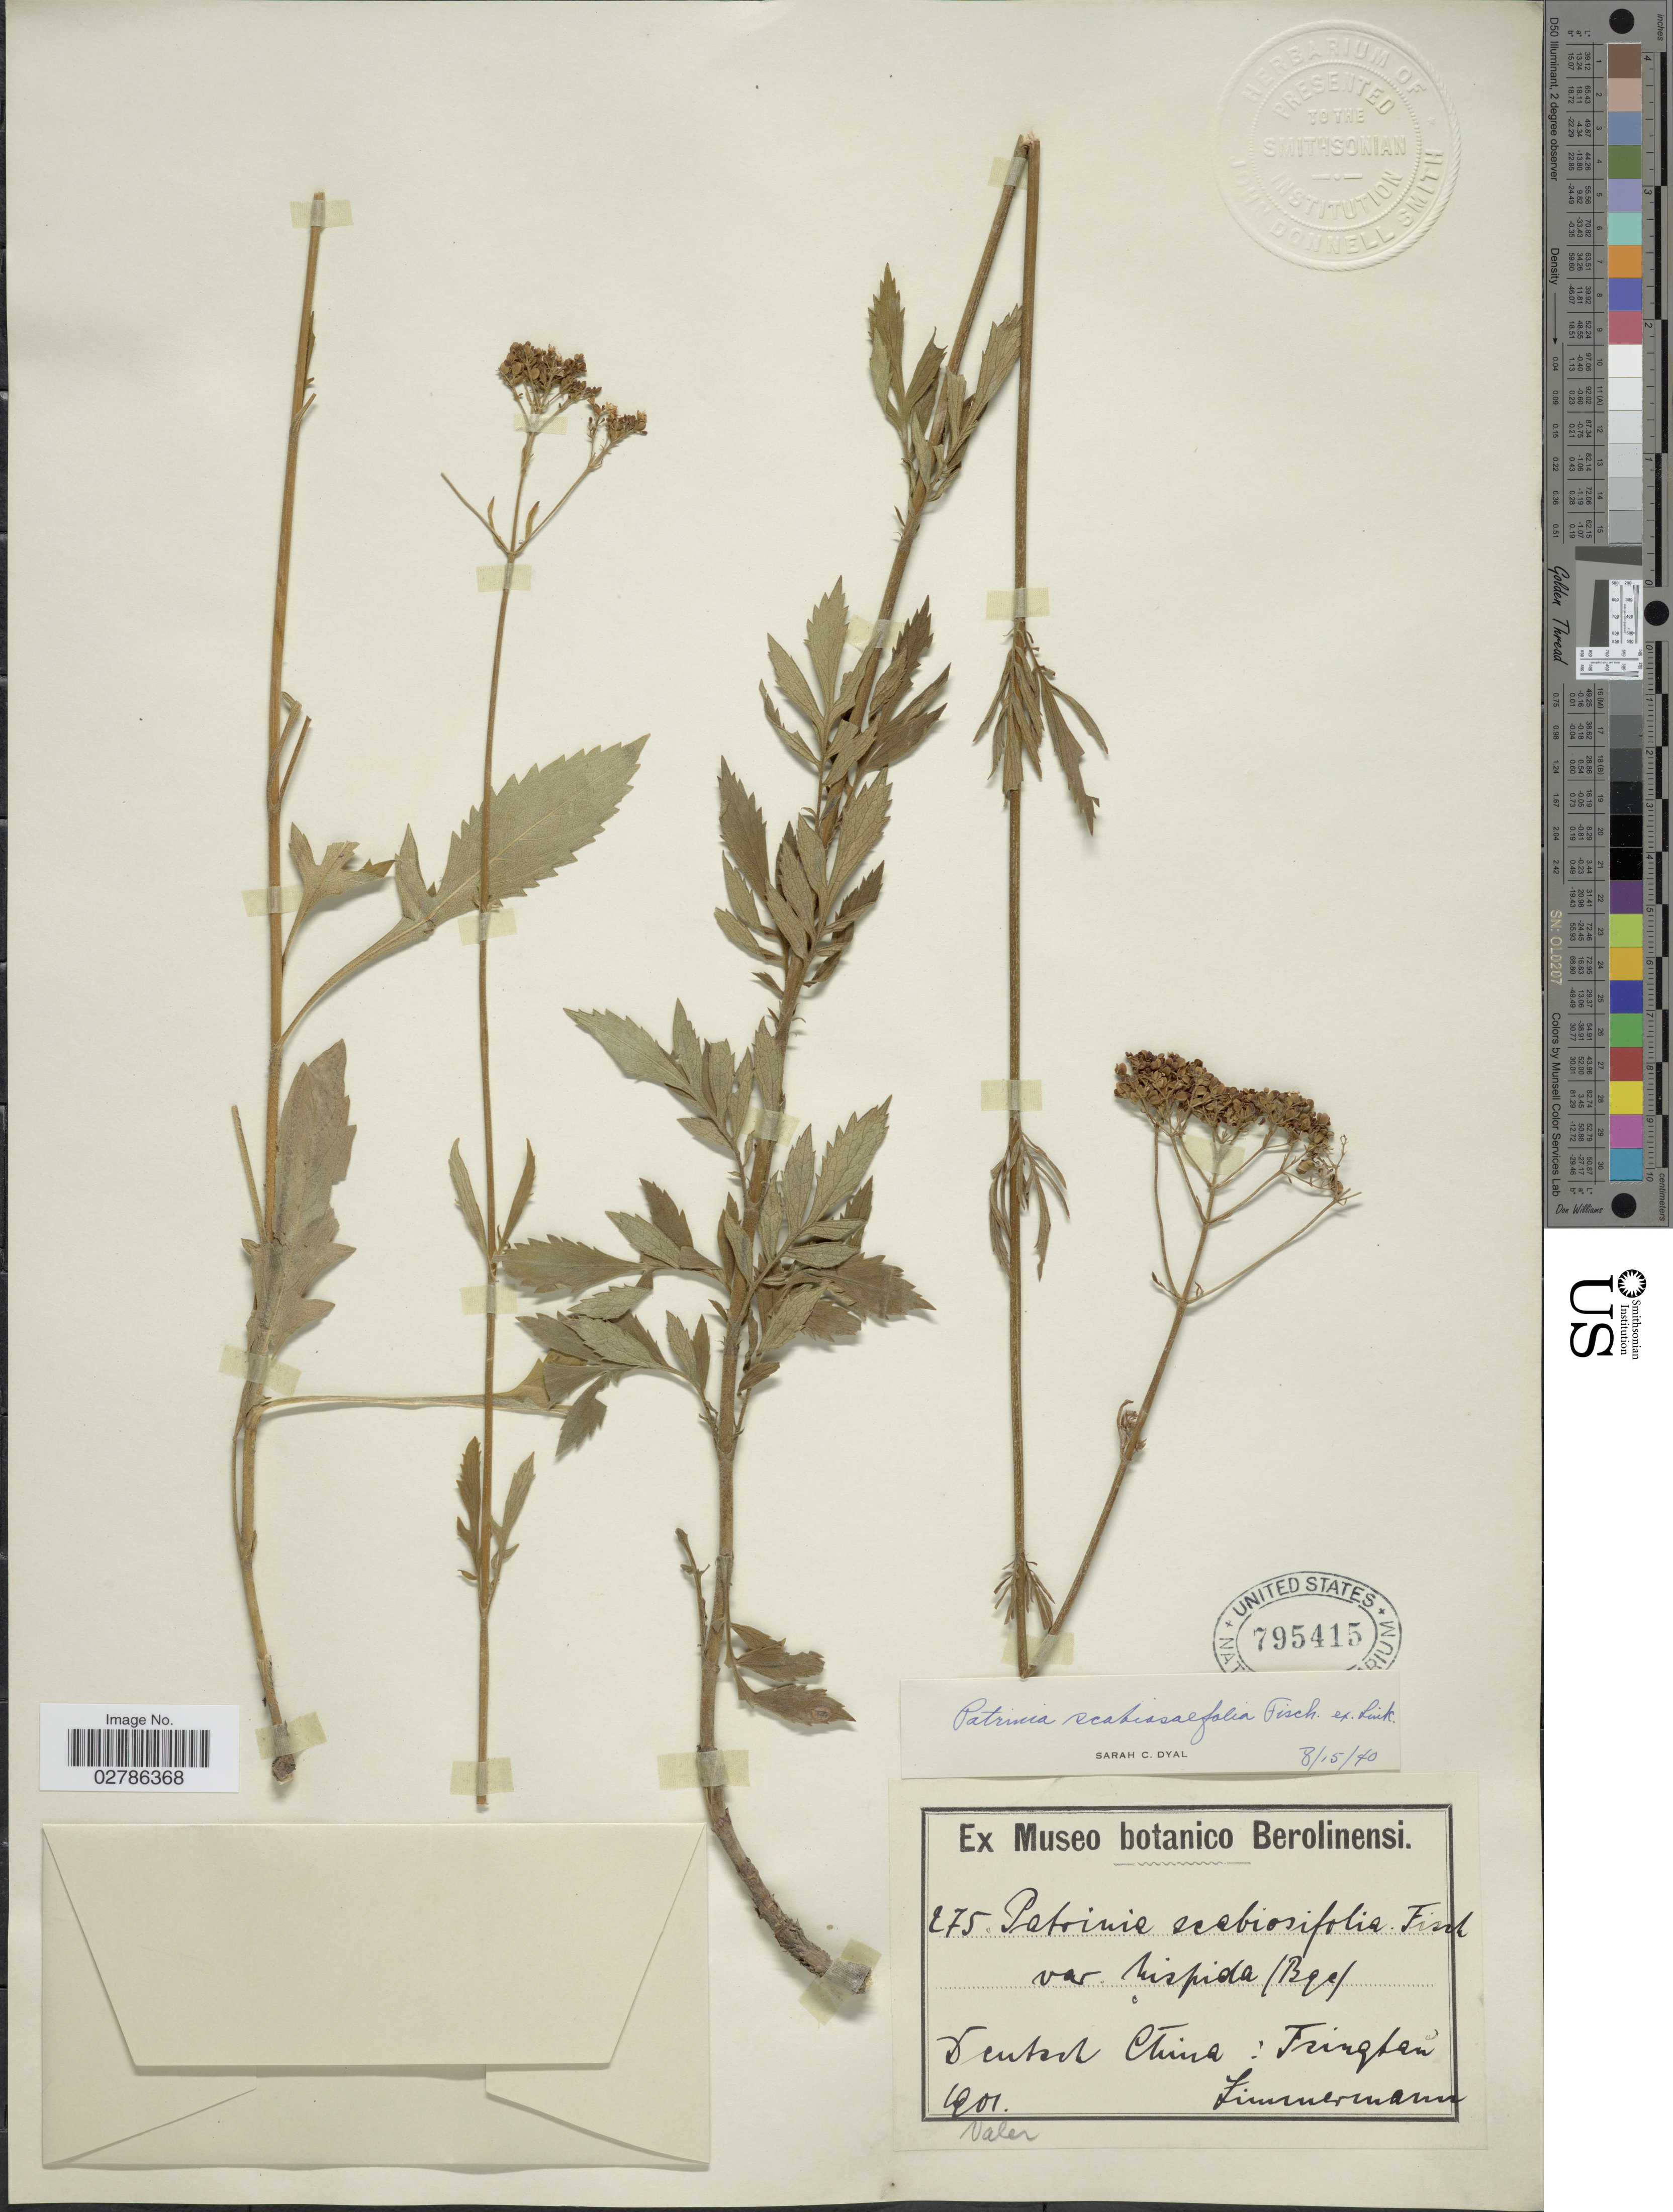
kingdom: Plantae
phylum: Tracheophyta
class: Magnoliopsida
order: Dipsacales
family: Caprifoliaceae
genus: Patrinia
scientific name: Patrinia scabiosifolia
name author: Link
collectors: -- Zimmerman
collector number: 275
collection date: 1901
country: China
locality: Deutsch China, Fringham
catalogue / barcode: US 795415